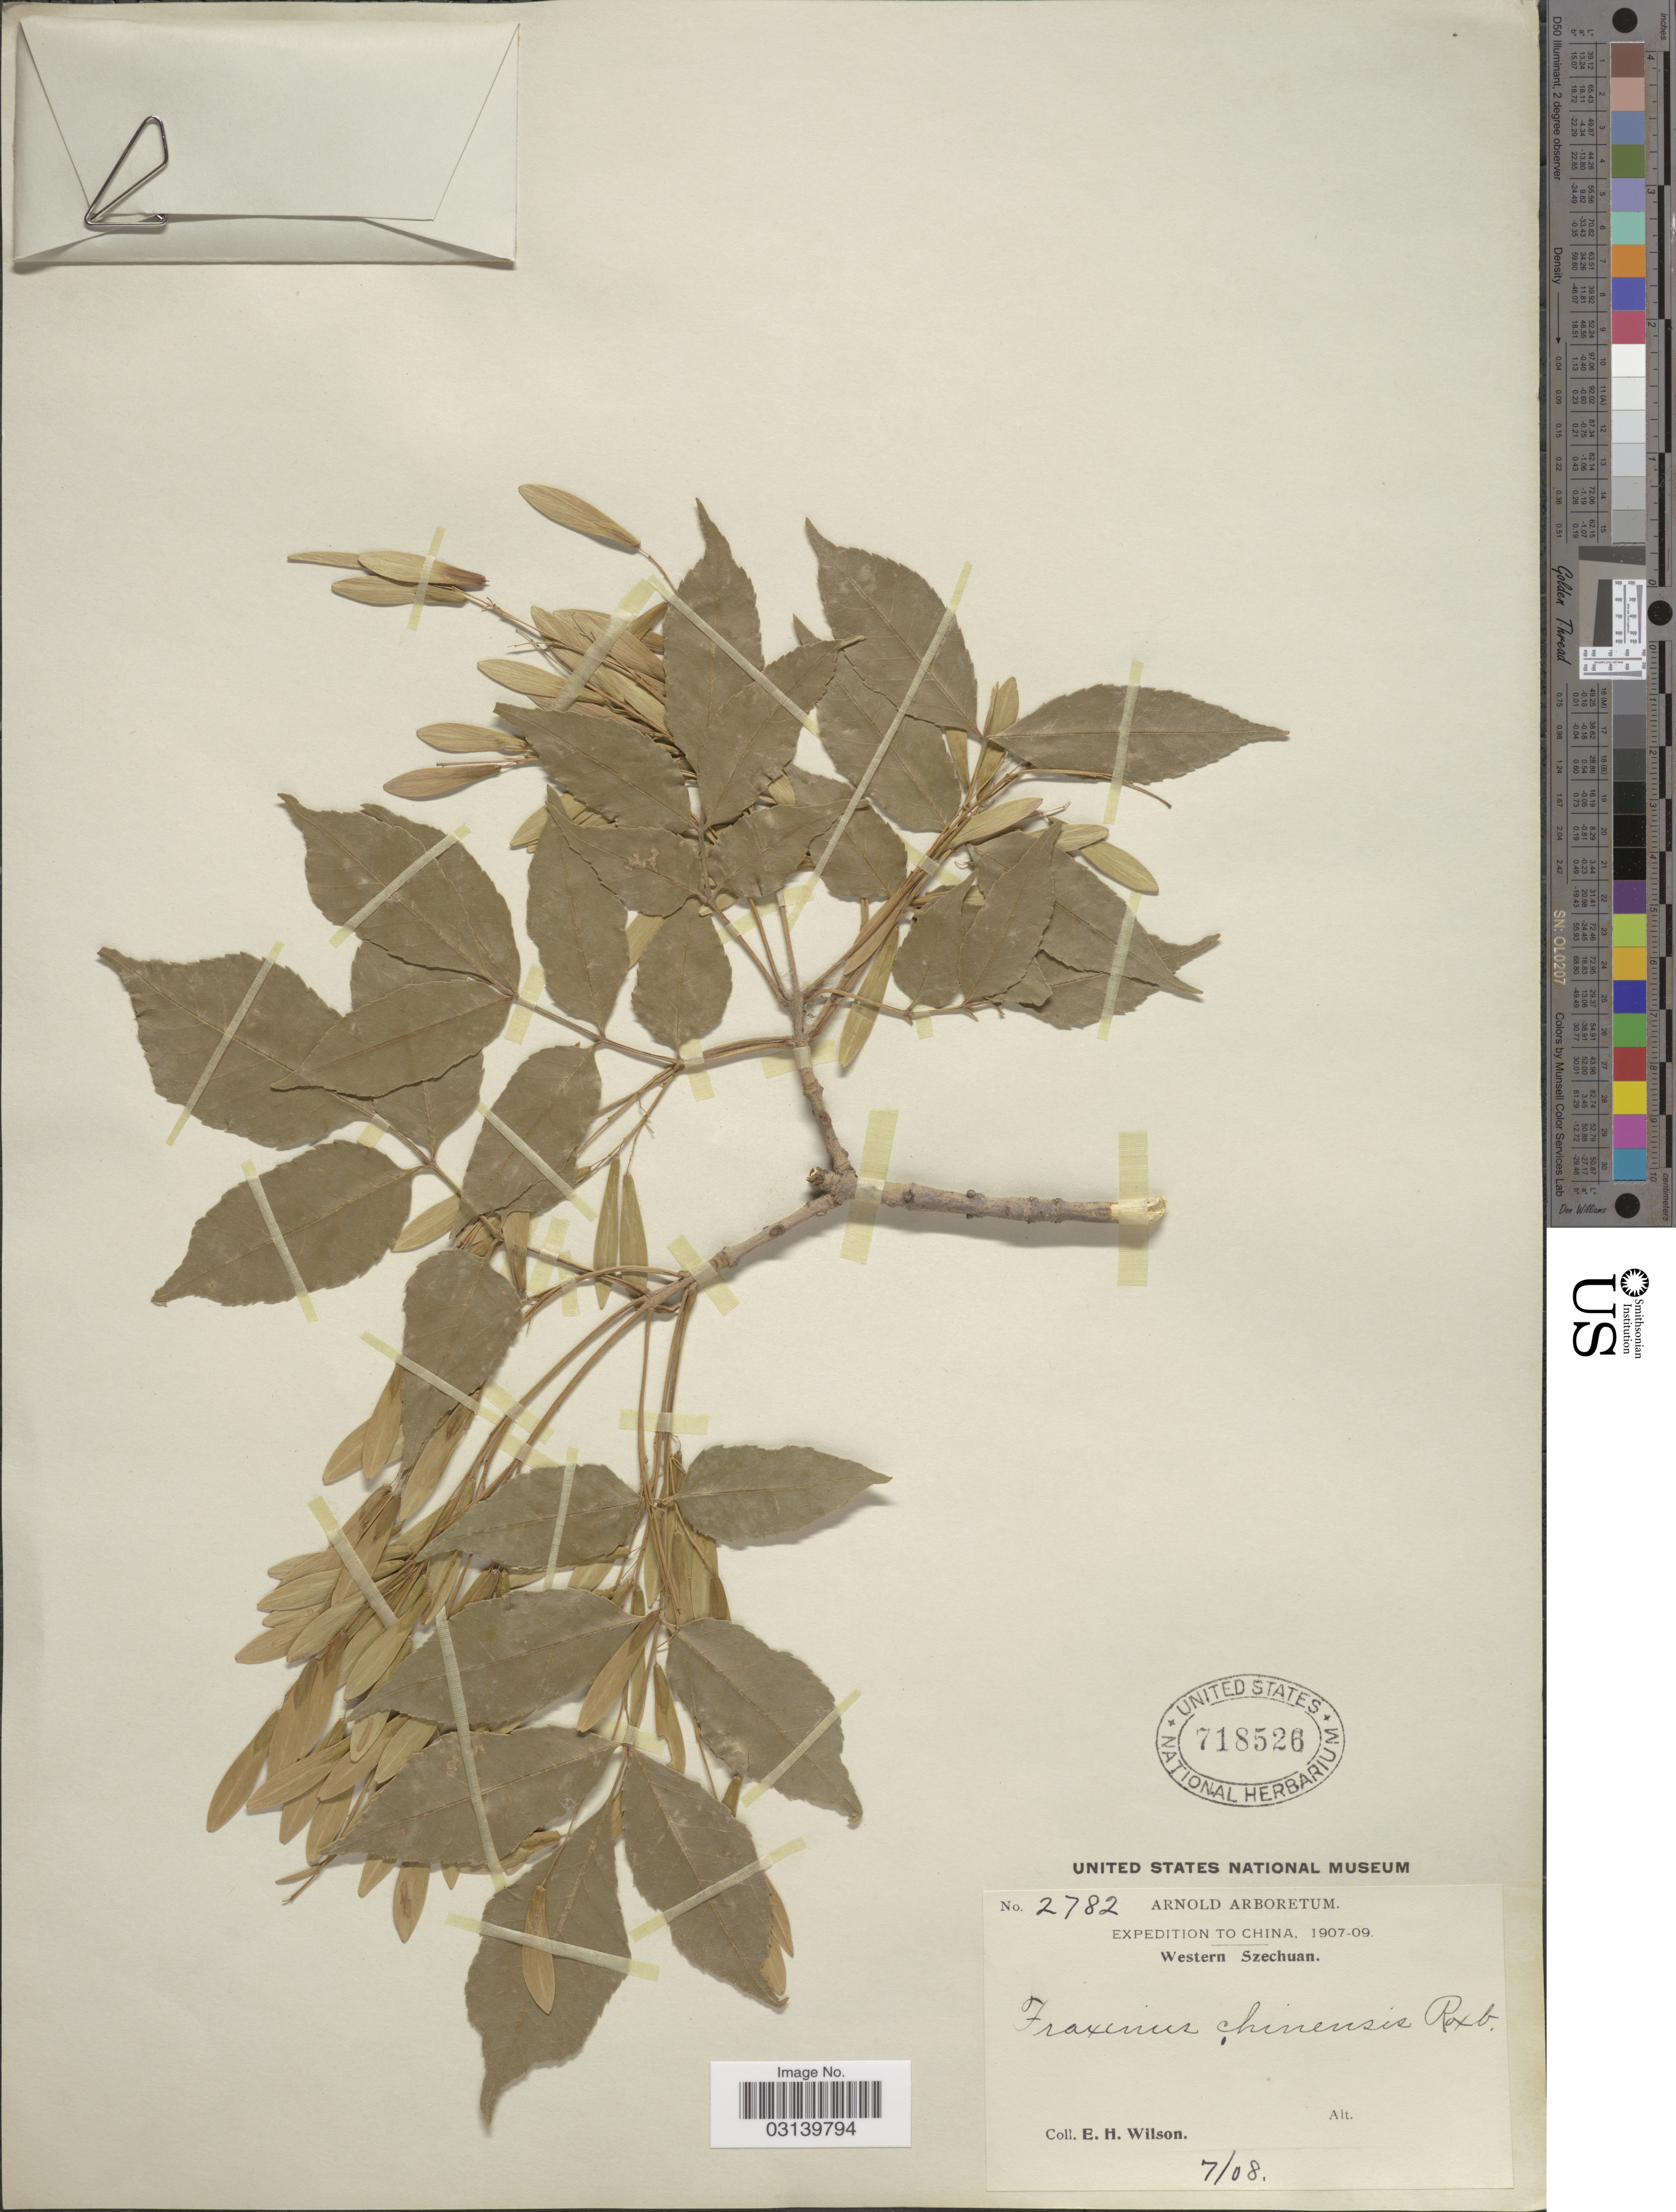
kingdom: Plantae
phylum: Tracheophyta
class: Magnoliopsida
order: Lamiales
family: Oleaceae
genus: Fraxinus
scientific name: Fraxinus chinensis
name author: Roxb.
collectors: E. Wilson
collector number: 2782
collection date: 1908-07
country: China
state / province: Sichuan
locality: Western Szechuan.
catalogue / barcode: US 718526